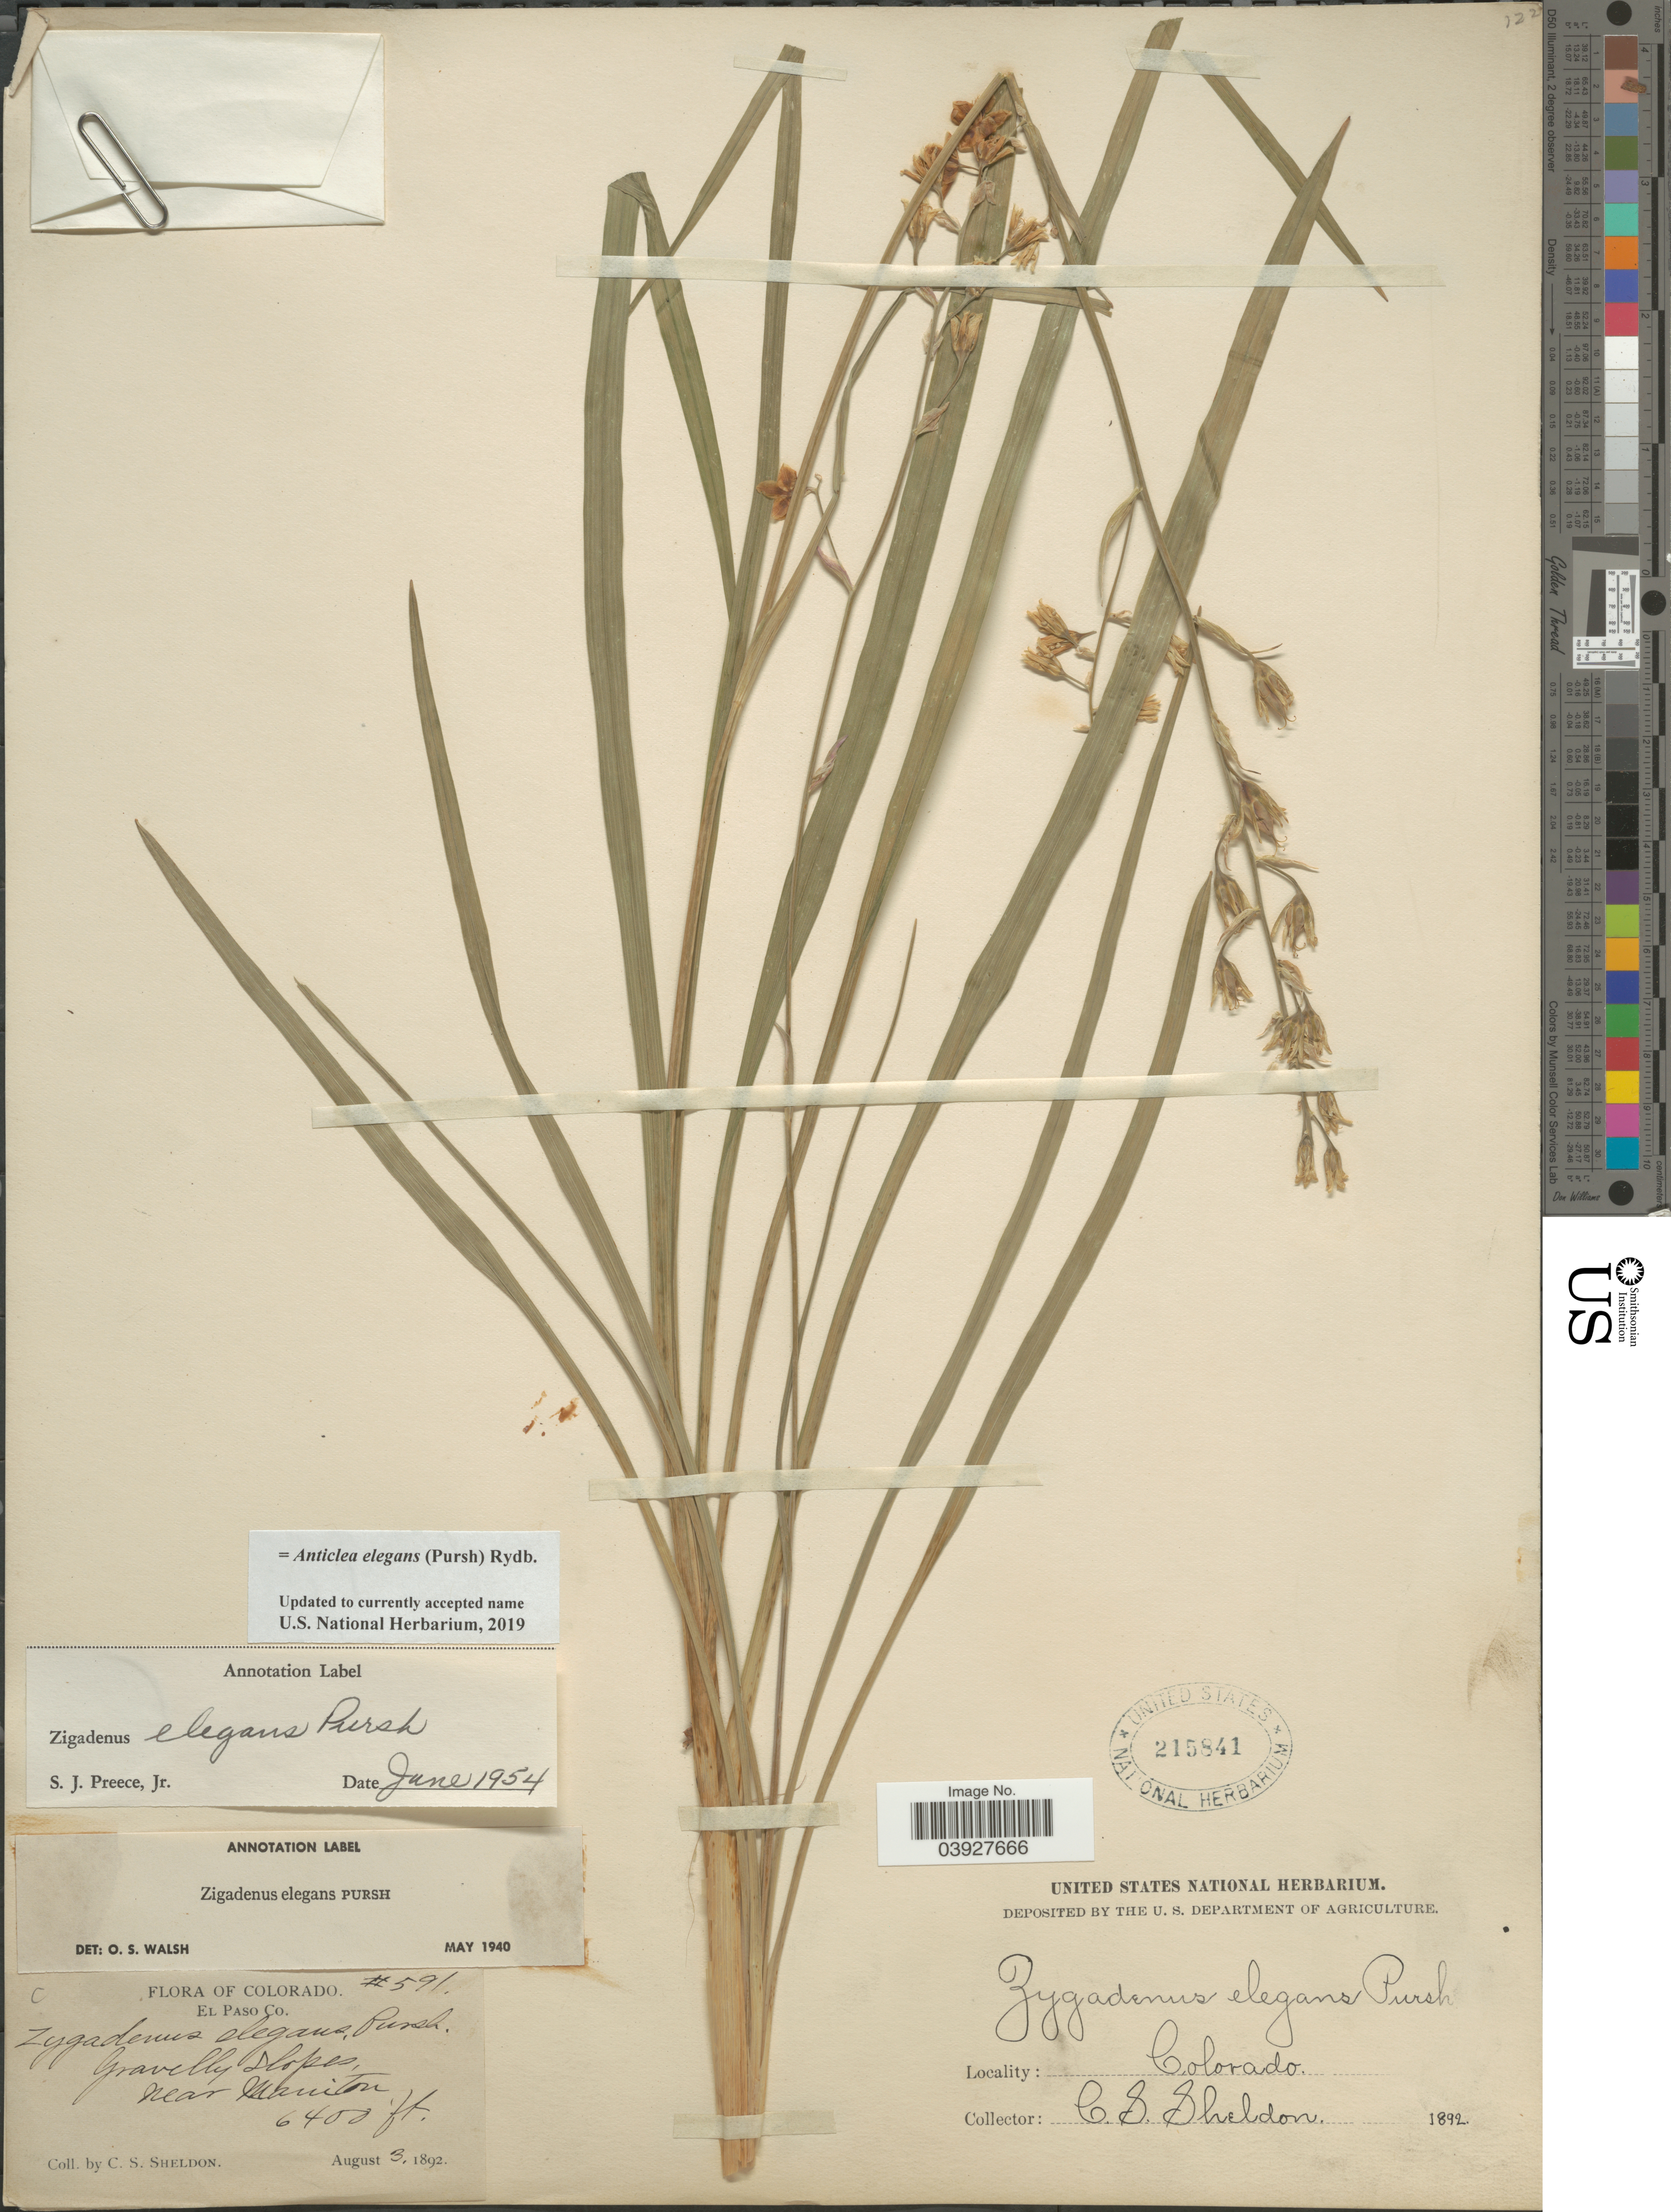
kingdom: Plantae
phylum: Tracheophyta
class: Liliopsida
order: Liliales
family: Melanthiaceae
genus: Anticlea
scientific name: Anticlea elegans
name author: (Pursh) Rydb.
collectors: C. S. Sheldon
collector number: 591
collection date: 1892-08-03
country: United States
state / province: Colorado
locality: El Paso Co. Gravelly slopes, near Manitou.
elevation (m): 1951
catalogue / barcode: US 215841